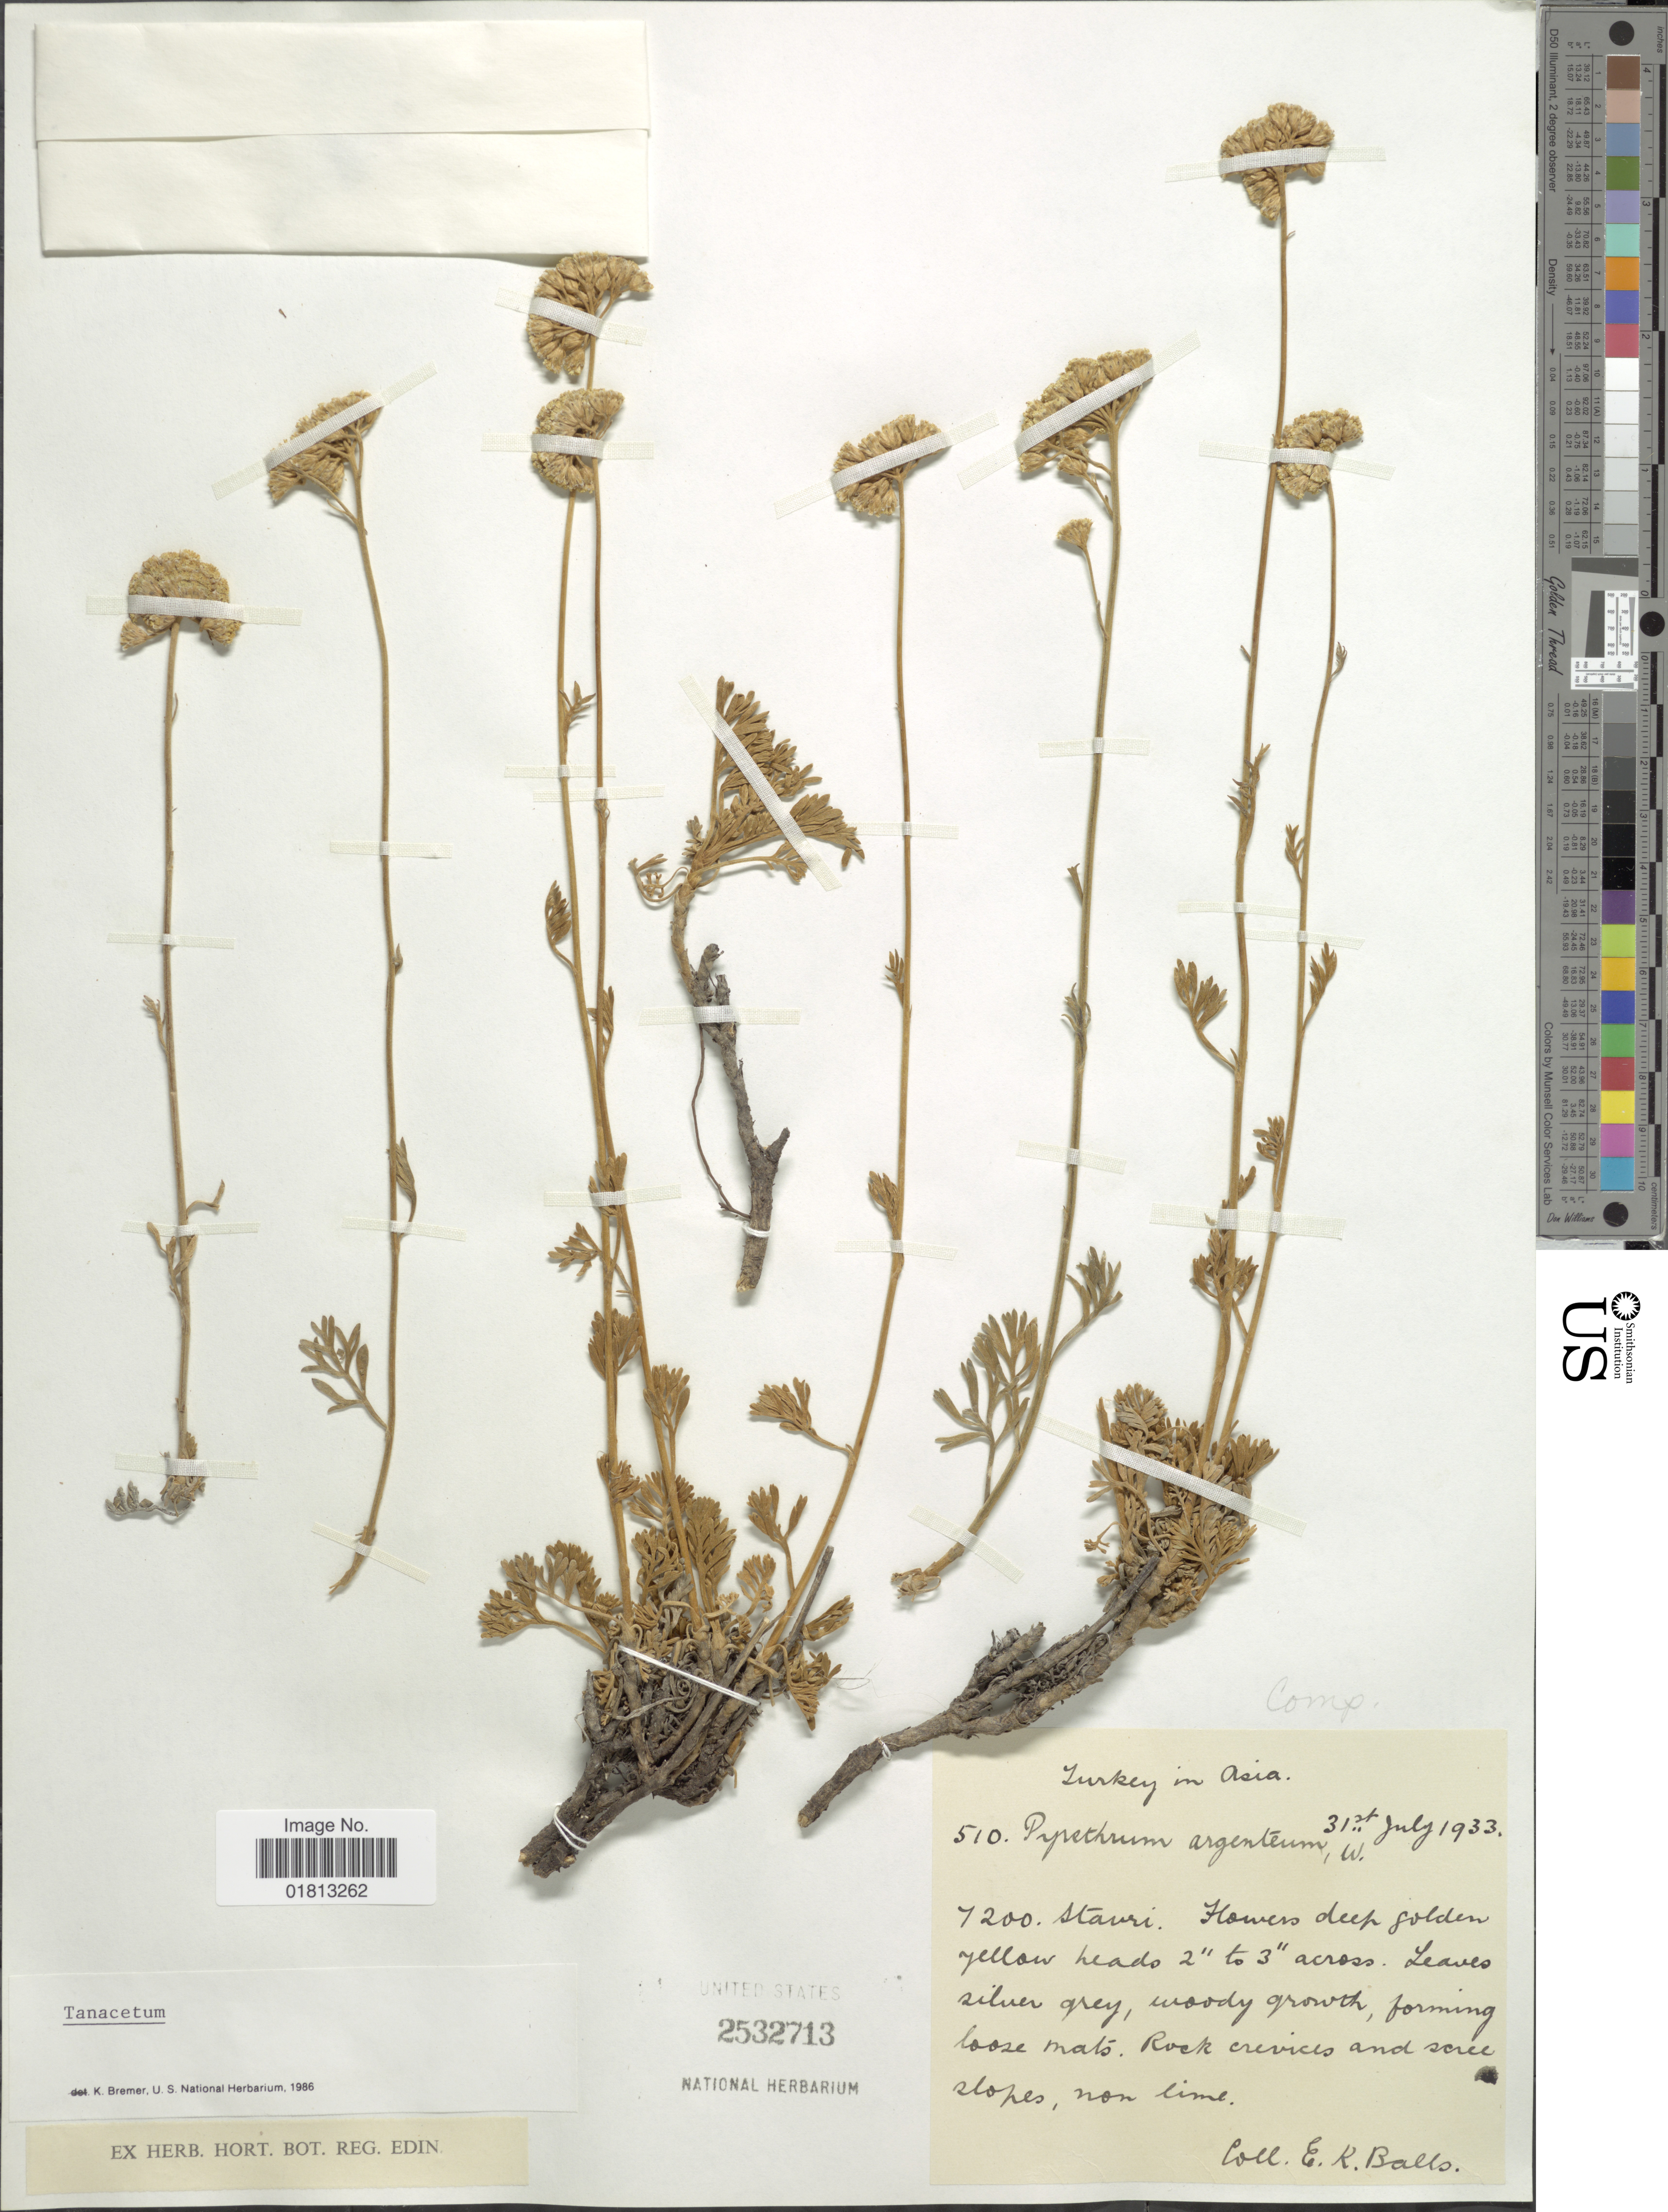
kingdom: Plantae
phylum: Tracheophyta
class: Magnoliopsida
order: Asterales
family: Asteraceae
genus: Tanacetum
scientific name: Tanacetum argenteum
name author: (Lam.) Willd.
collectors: E. K. Balls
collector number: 510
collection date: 1933-07-31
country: Turkey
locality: Turkey in Asia, Stavri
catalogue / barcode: US 2532713